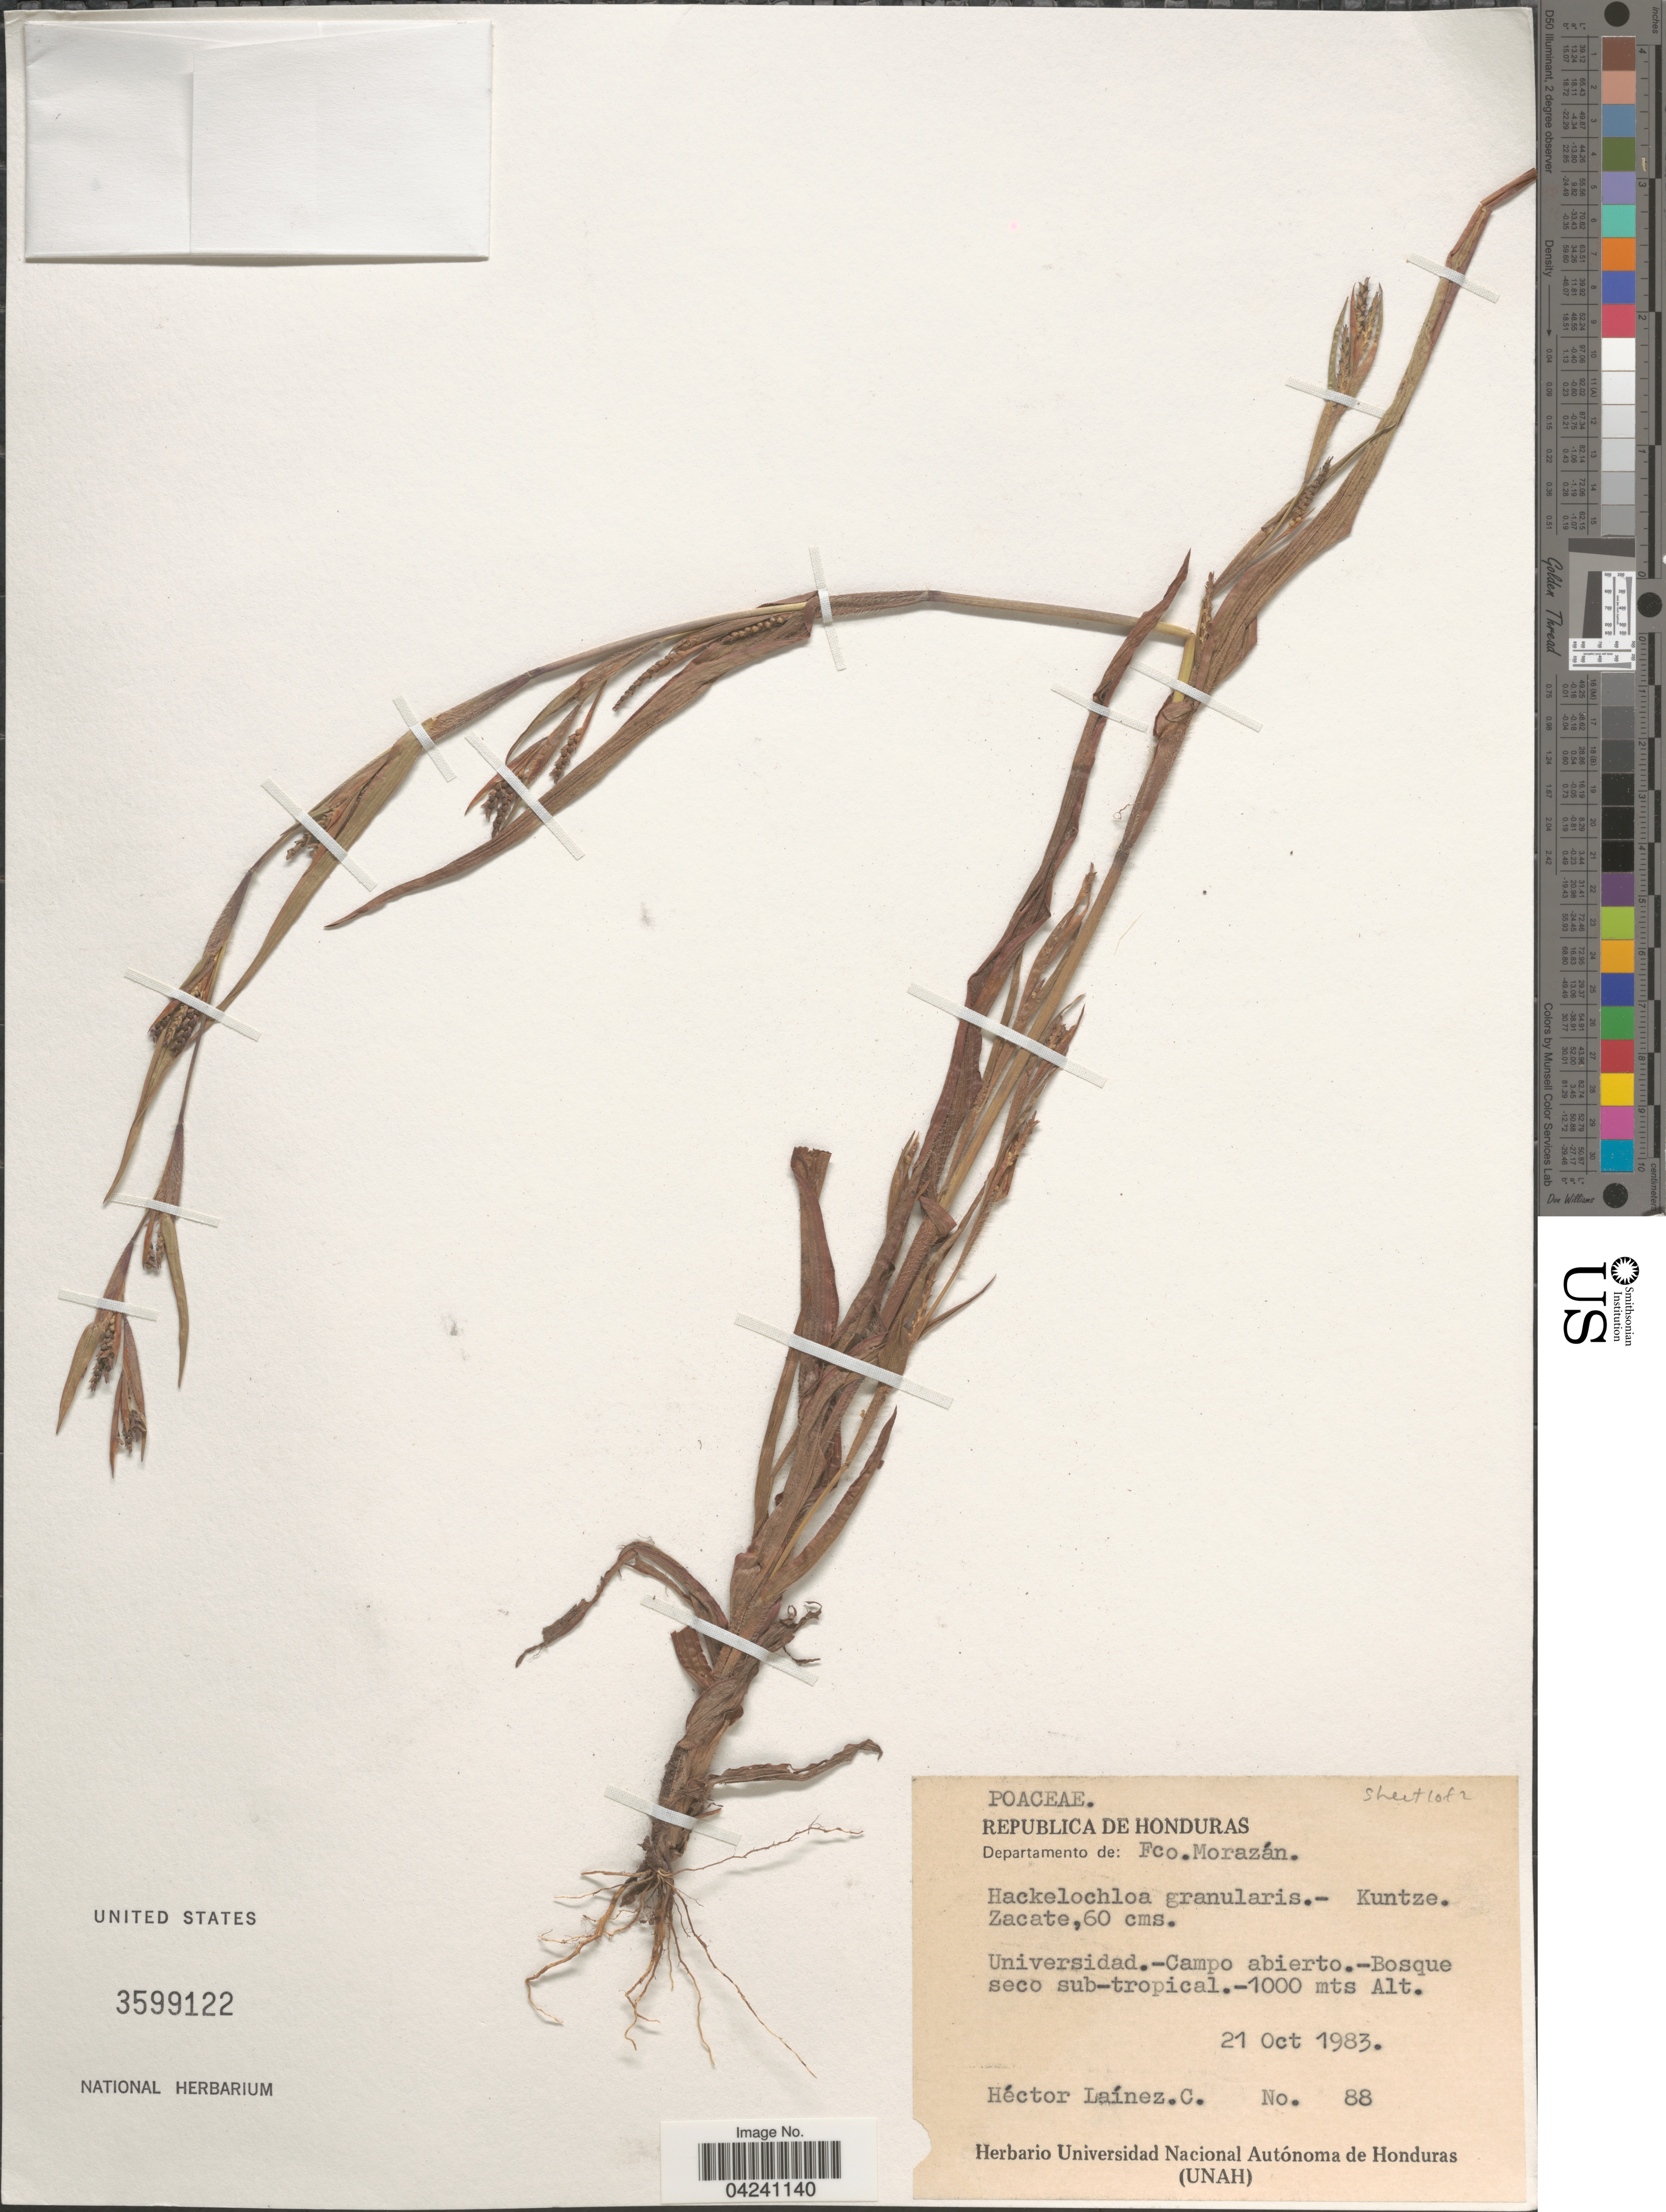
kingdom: Plantae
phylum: Tracheophyta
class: Liliopsida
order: Poales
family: Poaceae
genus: Hackelochloa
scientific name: Hackelochloa granularis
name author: (L.) Kuntze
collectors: H. Laínez C.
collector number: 88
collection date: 1983-10-21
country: Honduras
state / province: Fco. Morazán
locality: Republica de Honduras. Departamento de: Fco. Morazán. Universidad.- Campo abierto.- Bosque seco sub-tropical.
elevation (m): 1000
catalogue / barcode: US 3599122